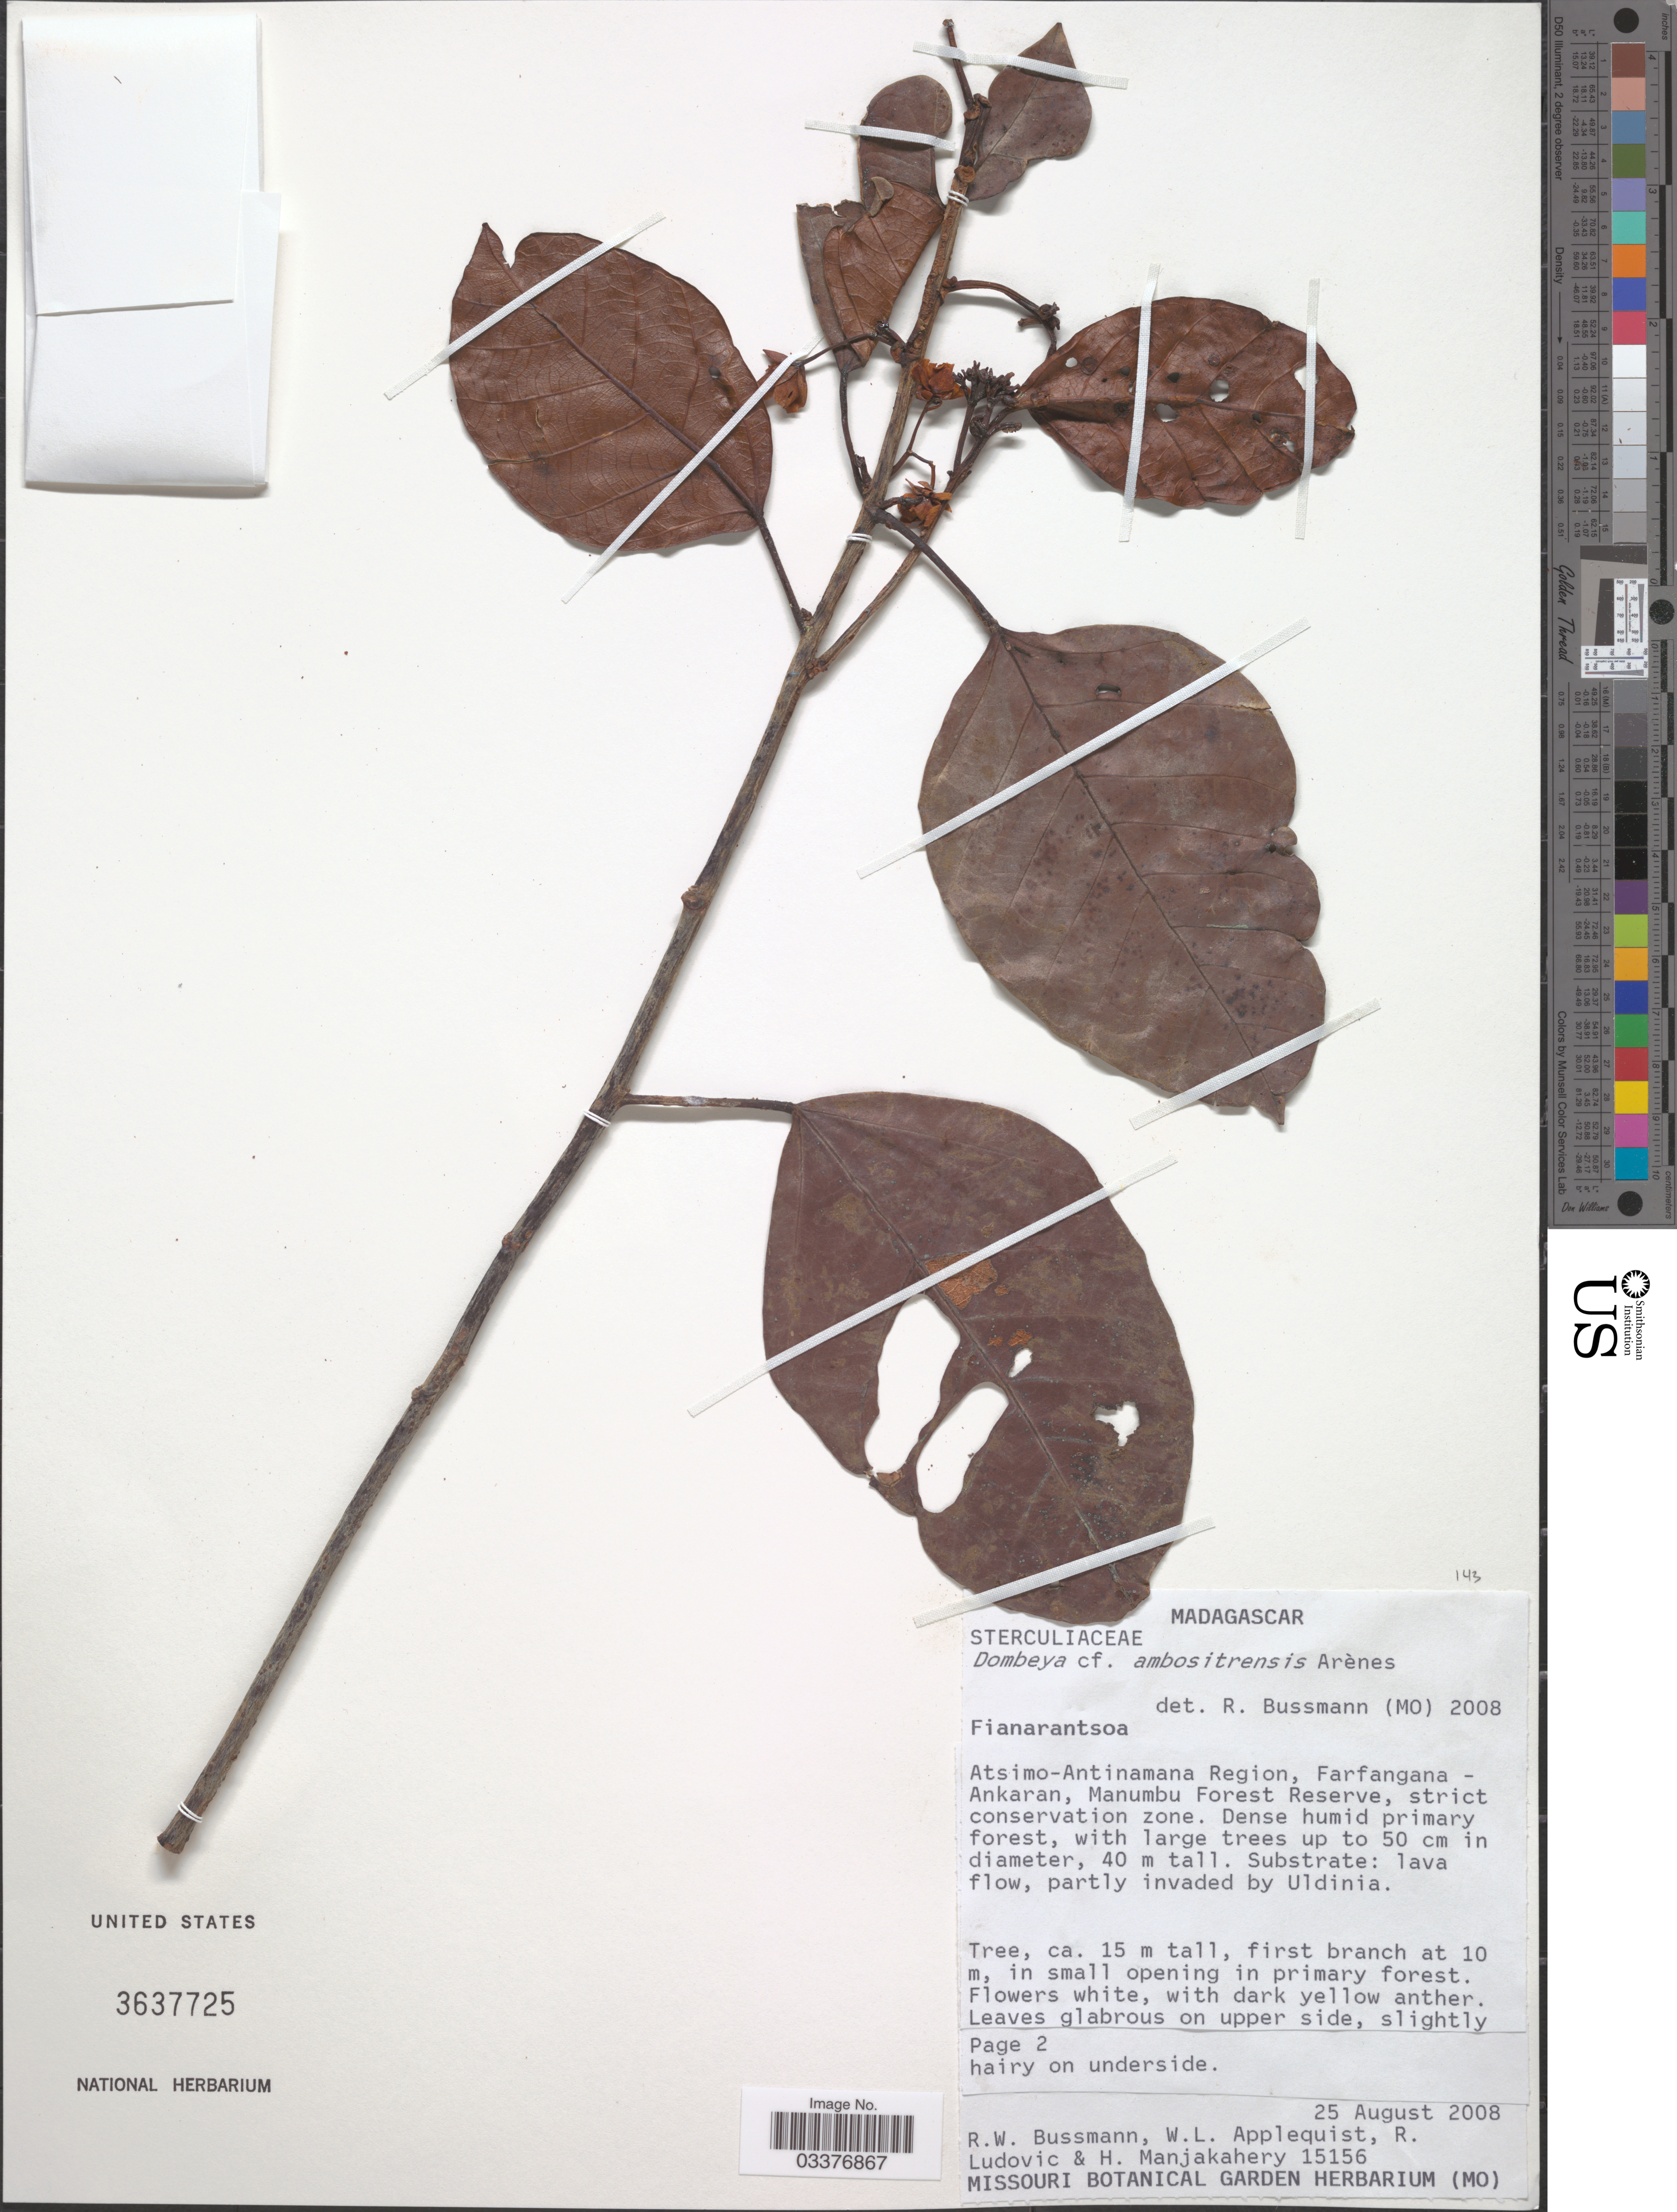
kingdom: Plantae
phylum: Tracheophyta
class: Magnoliopsida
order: Malvales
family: Malvaceae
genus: Dombeya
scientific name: Dombeya ambositrensis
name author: Arènes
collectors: R. W. Bussmann, W. Applequist, R. Ludovic & H. N. Manjakahery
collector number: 15156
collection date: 2008-08-25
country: Madagascar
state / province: Atsimo-Atsinanana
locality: Atsimo-Antinamana Region, Farfangana - Ankaran, Manumbu Forest Reserve, strict conservation zone.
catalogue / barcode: US 3637725